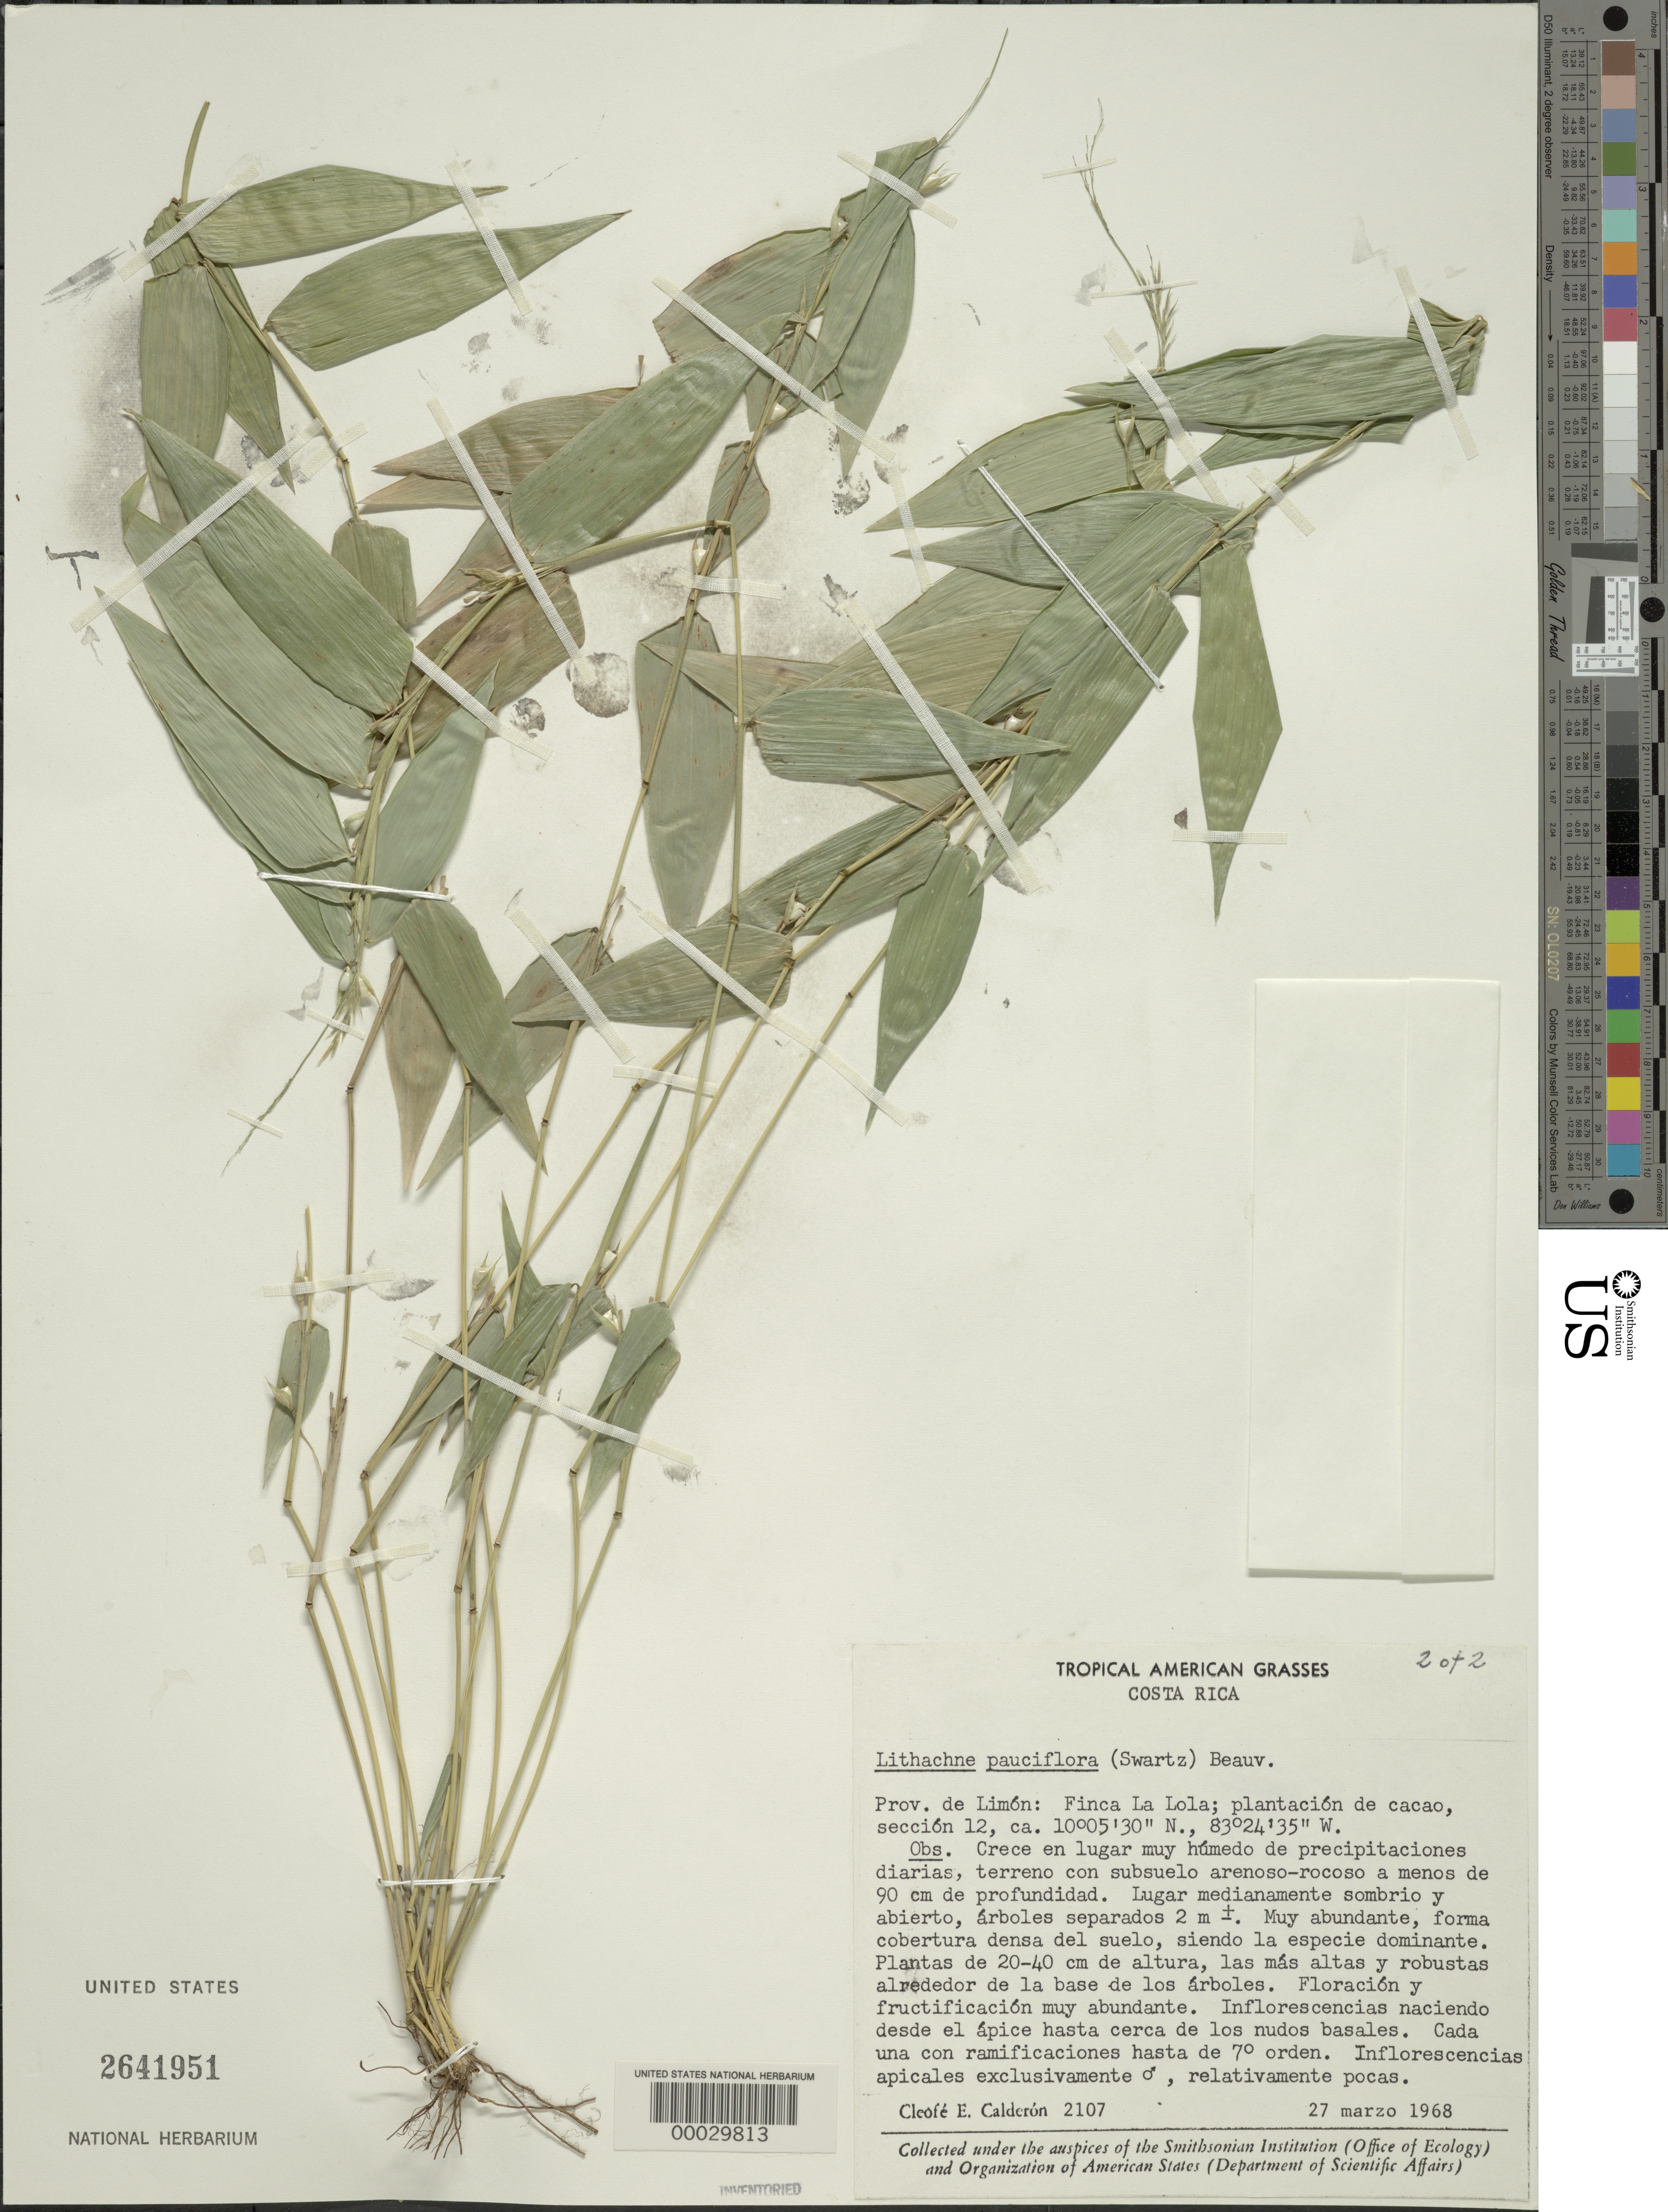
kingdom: Plantae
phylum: Tracheophyta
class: Liliopsida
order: Poales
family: Poaceae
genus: Lithachne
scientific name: Lithachne pauciflora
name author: (Sw.) P. Beauv.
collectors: C. E. Calderón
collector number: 2107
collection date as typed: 27 Mar 1968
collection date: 1968-03-27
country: Costa Rica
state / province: Limón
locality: Finca la lola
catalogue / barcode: US 2641951